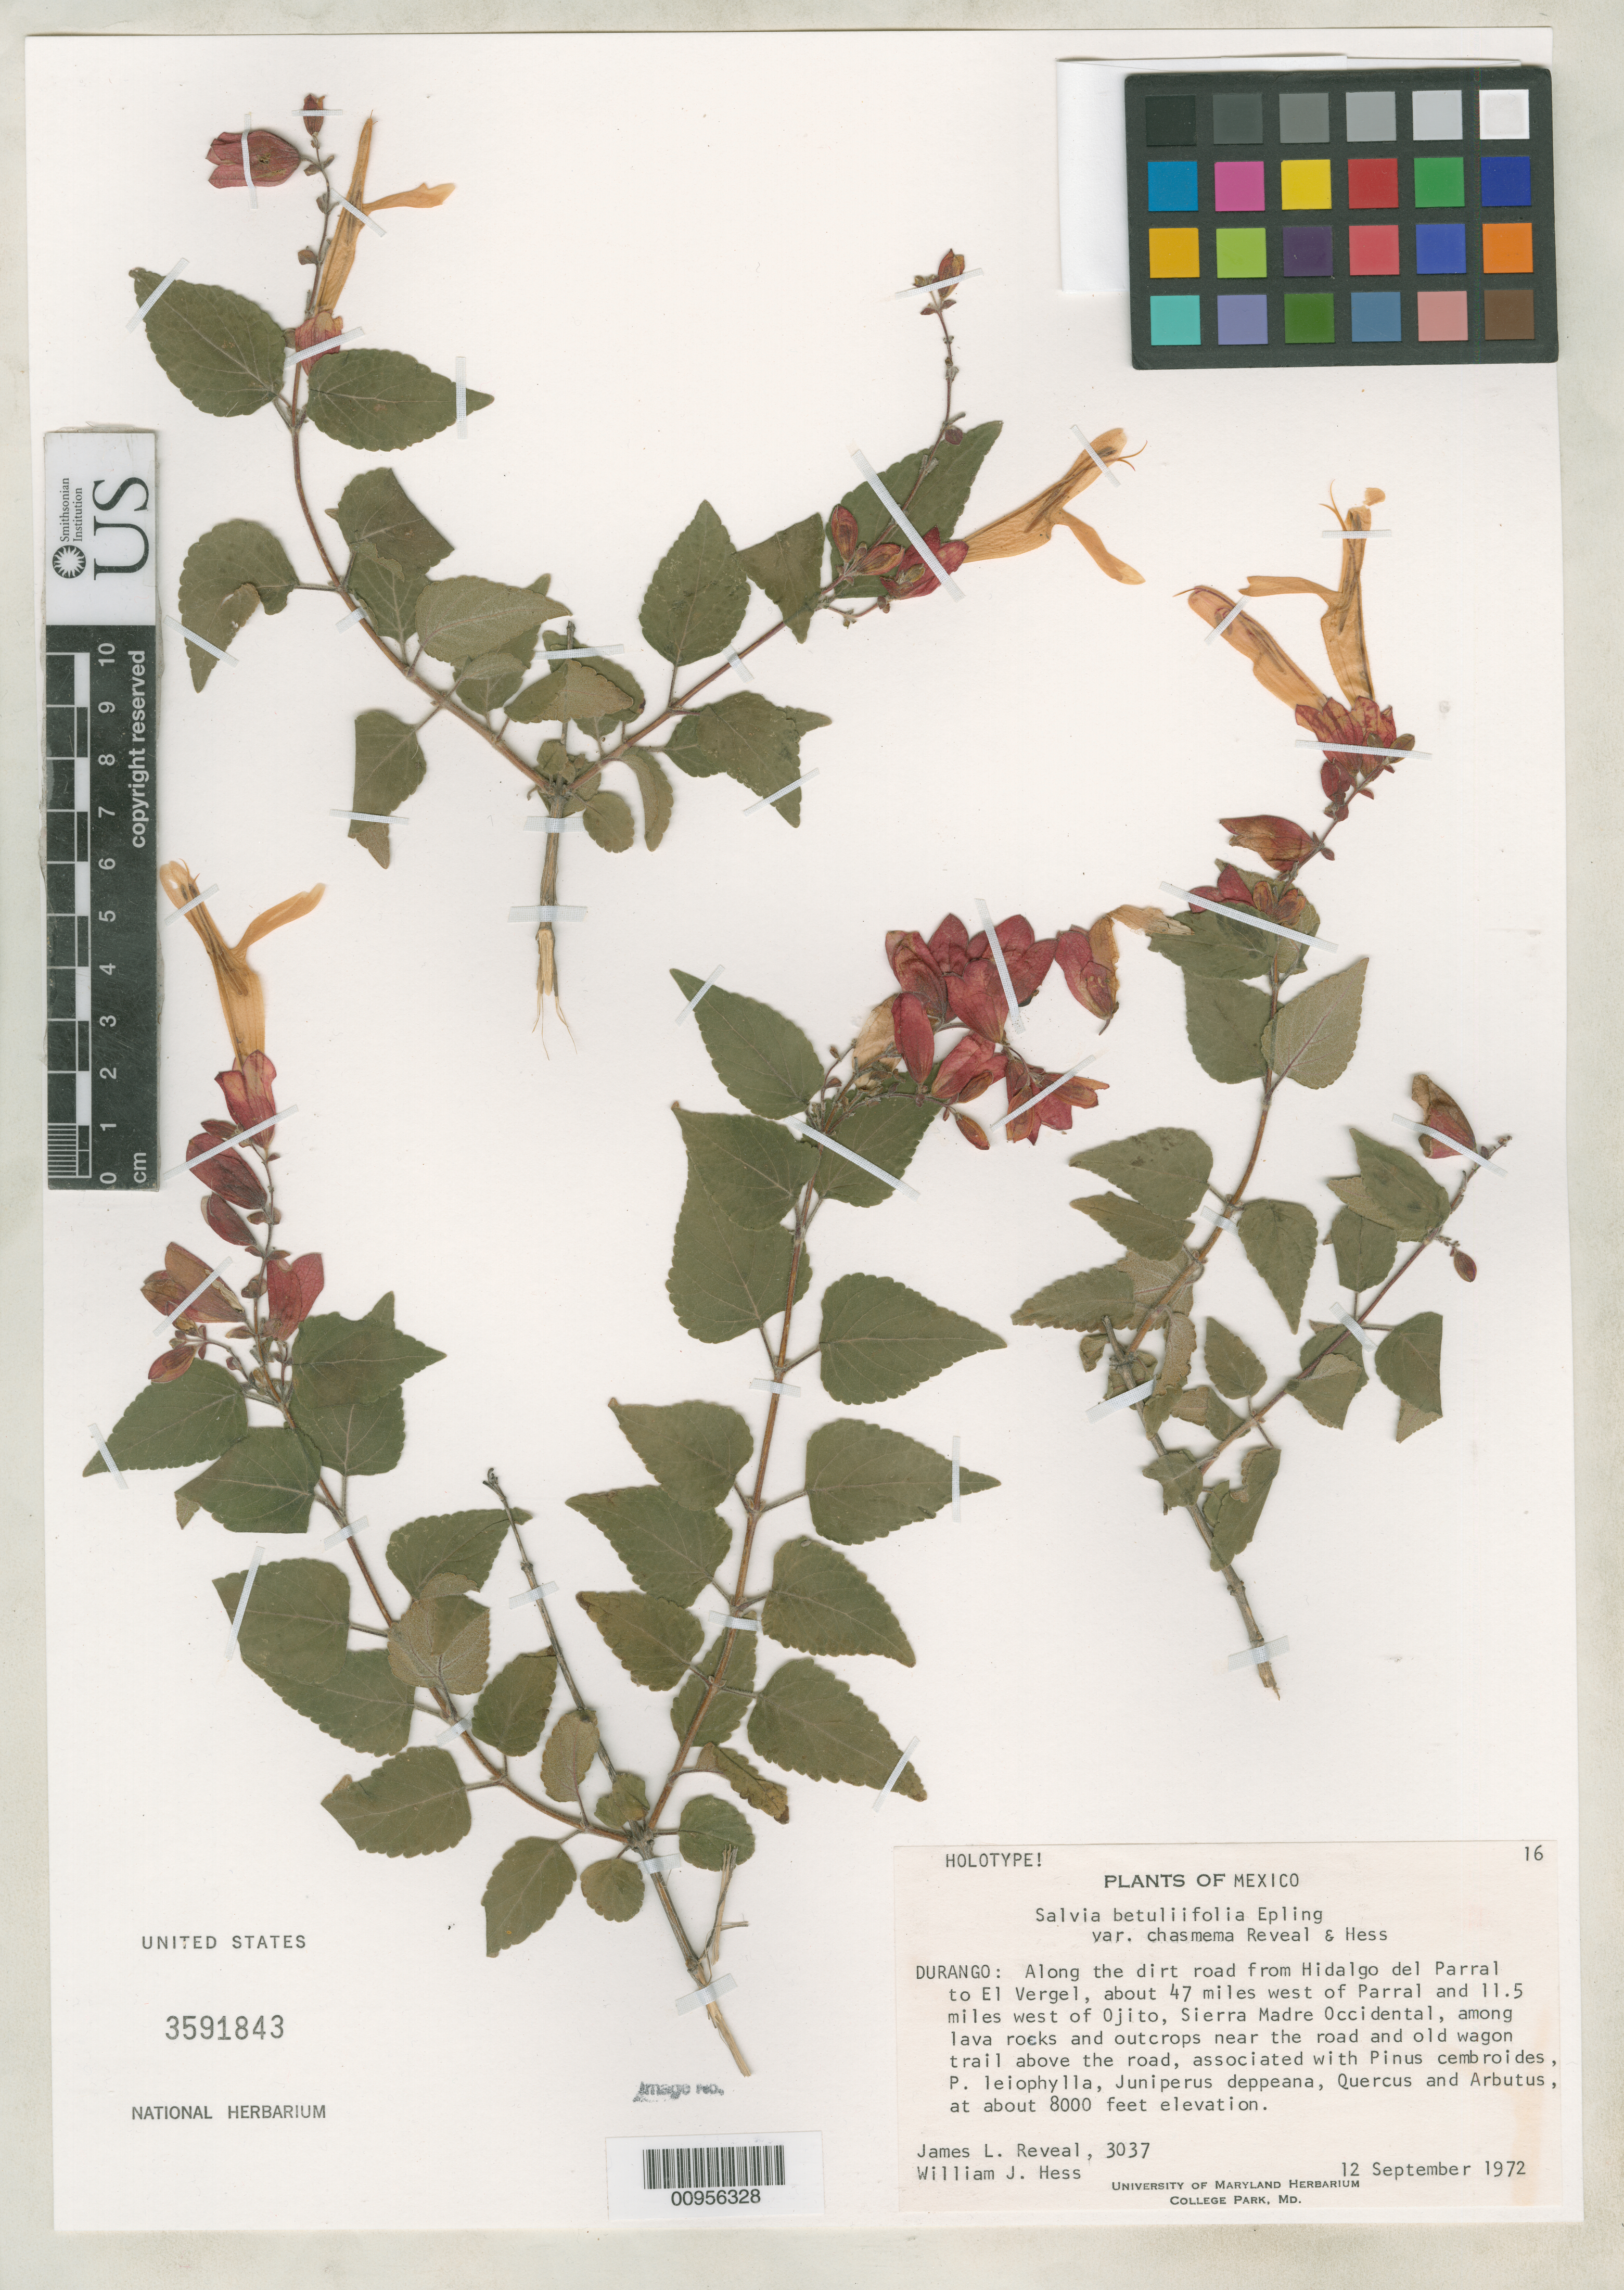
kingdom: Plantae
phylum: Tracheophyta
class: Magnoliopsida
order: Lamiales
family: Lamiaceae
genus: Salvia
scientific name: Salvia betulifolia var. chasmema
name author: Reveal & W.J. Hess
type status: Holotype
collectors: J. L. Reveal & W. Hess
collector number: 3037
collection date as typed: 12 Sep 1972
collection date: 1972-09-12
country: Mexico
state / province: Durango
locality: Durango: along the dirt road from Hidalgo del Parral to El Vergel, about 47 miles west of Parral and 11.5 miles west of Ojito, Sierra Madre Occidental.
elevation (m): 2438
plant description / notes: Specific epithet published as "betuliifolia".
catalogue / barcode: US 3591843